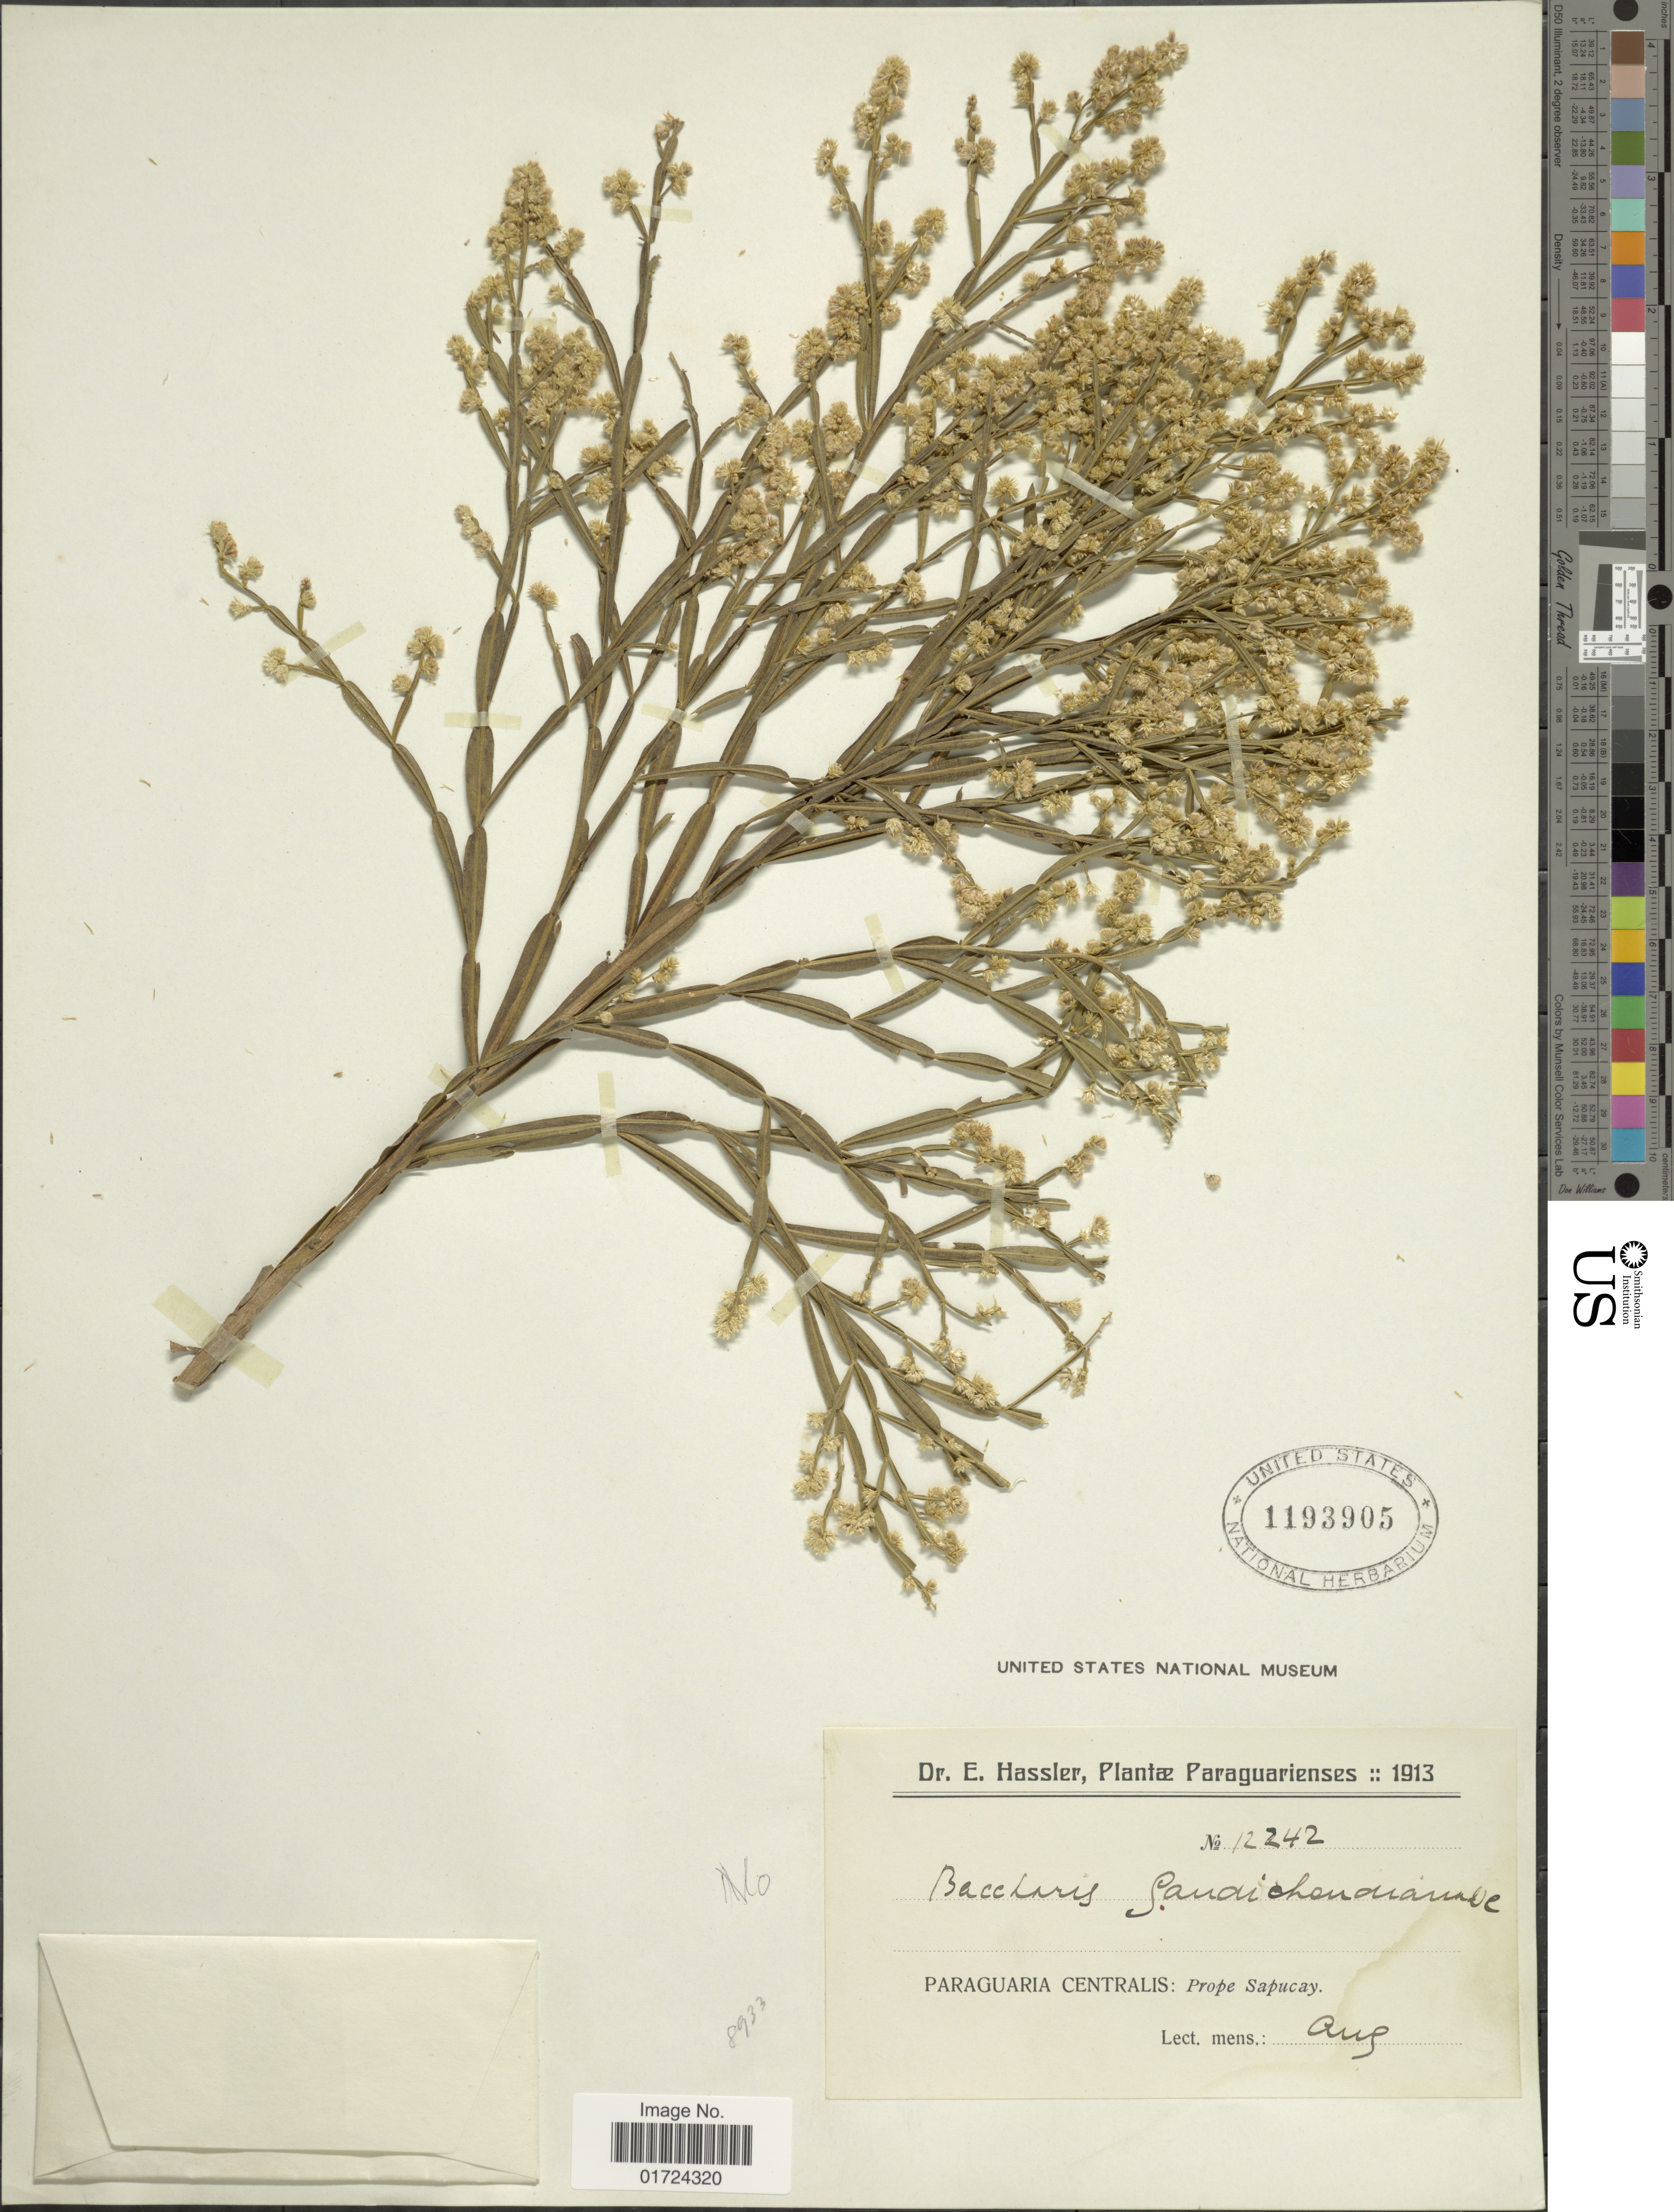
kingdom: Plantae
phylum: Tracheophyta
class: Magnoliopsida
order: Asterales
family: Asteraceae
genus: Baccharis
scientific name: Baccharis articulata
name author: (Lam.) Pers.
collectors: E. Hassler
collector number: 12242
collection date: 1913-08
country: Paraguay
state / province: Paraguari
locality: Paraguaria Centralis: Prope Sapucay.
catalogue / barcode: US 1193905